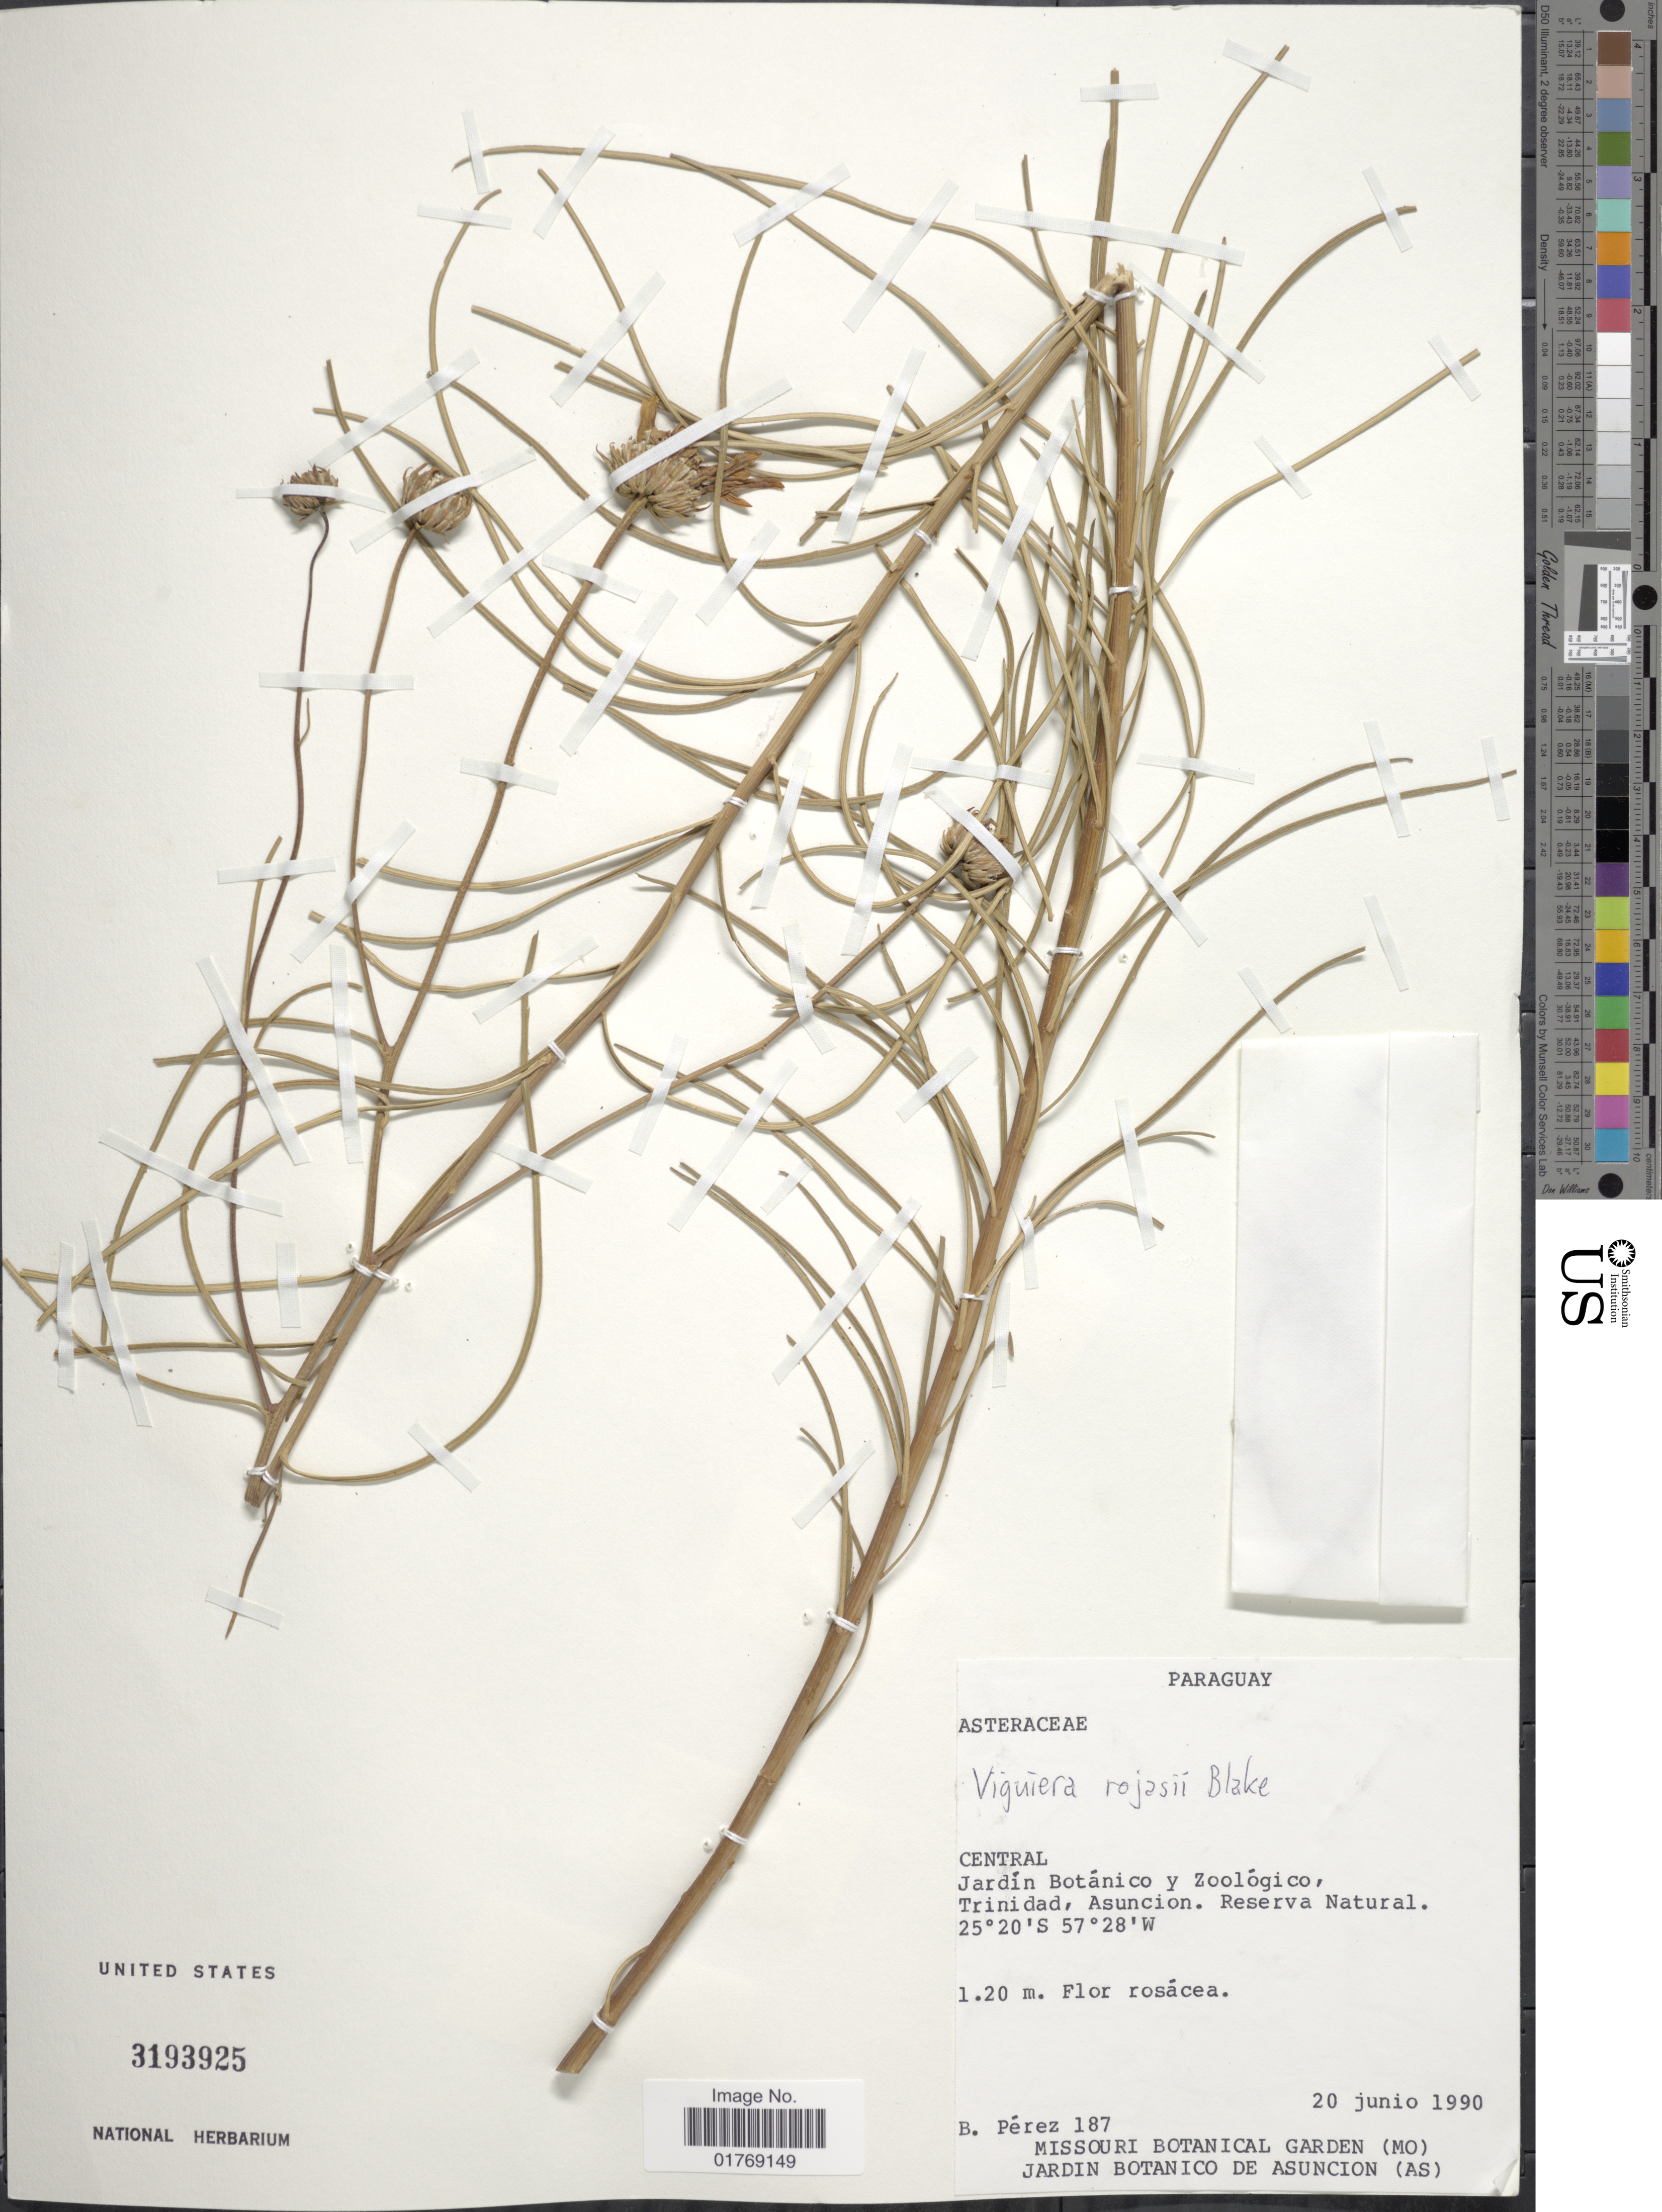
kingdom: Plantae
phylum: Tracheophyta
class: Magnoliopsida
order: Asterales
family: Asteraceae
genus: Viguiera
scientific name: Viguiera rojasii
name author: Blake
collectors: B. Pérez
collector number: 187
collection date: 1990-06-20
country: Paraguay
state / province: Central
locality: Central. Jardín Botánico y Zoológico, Trinidad, Asuncion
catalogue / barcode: US 3193925